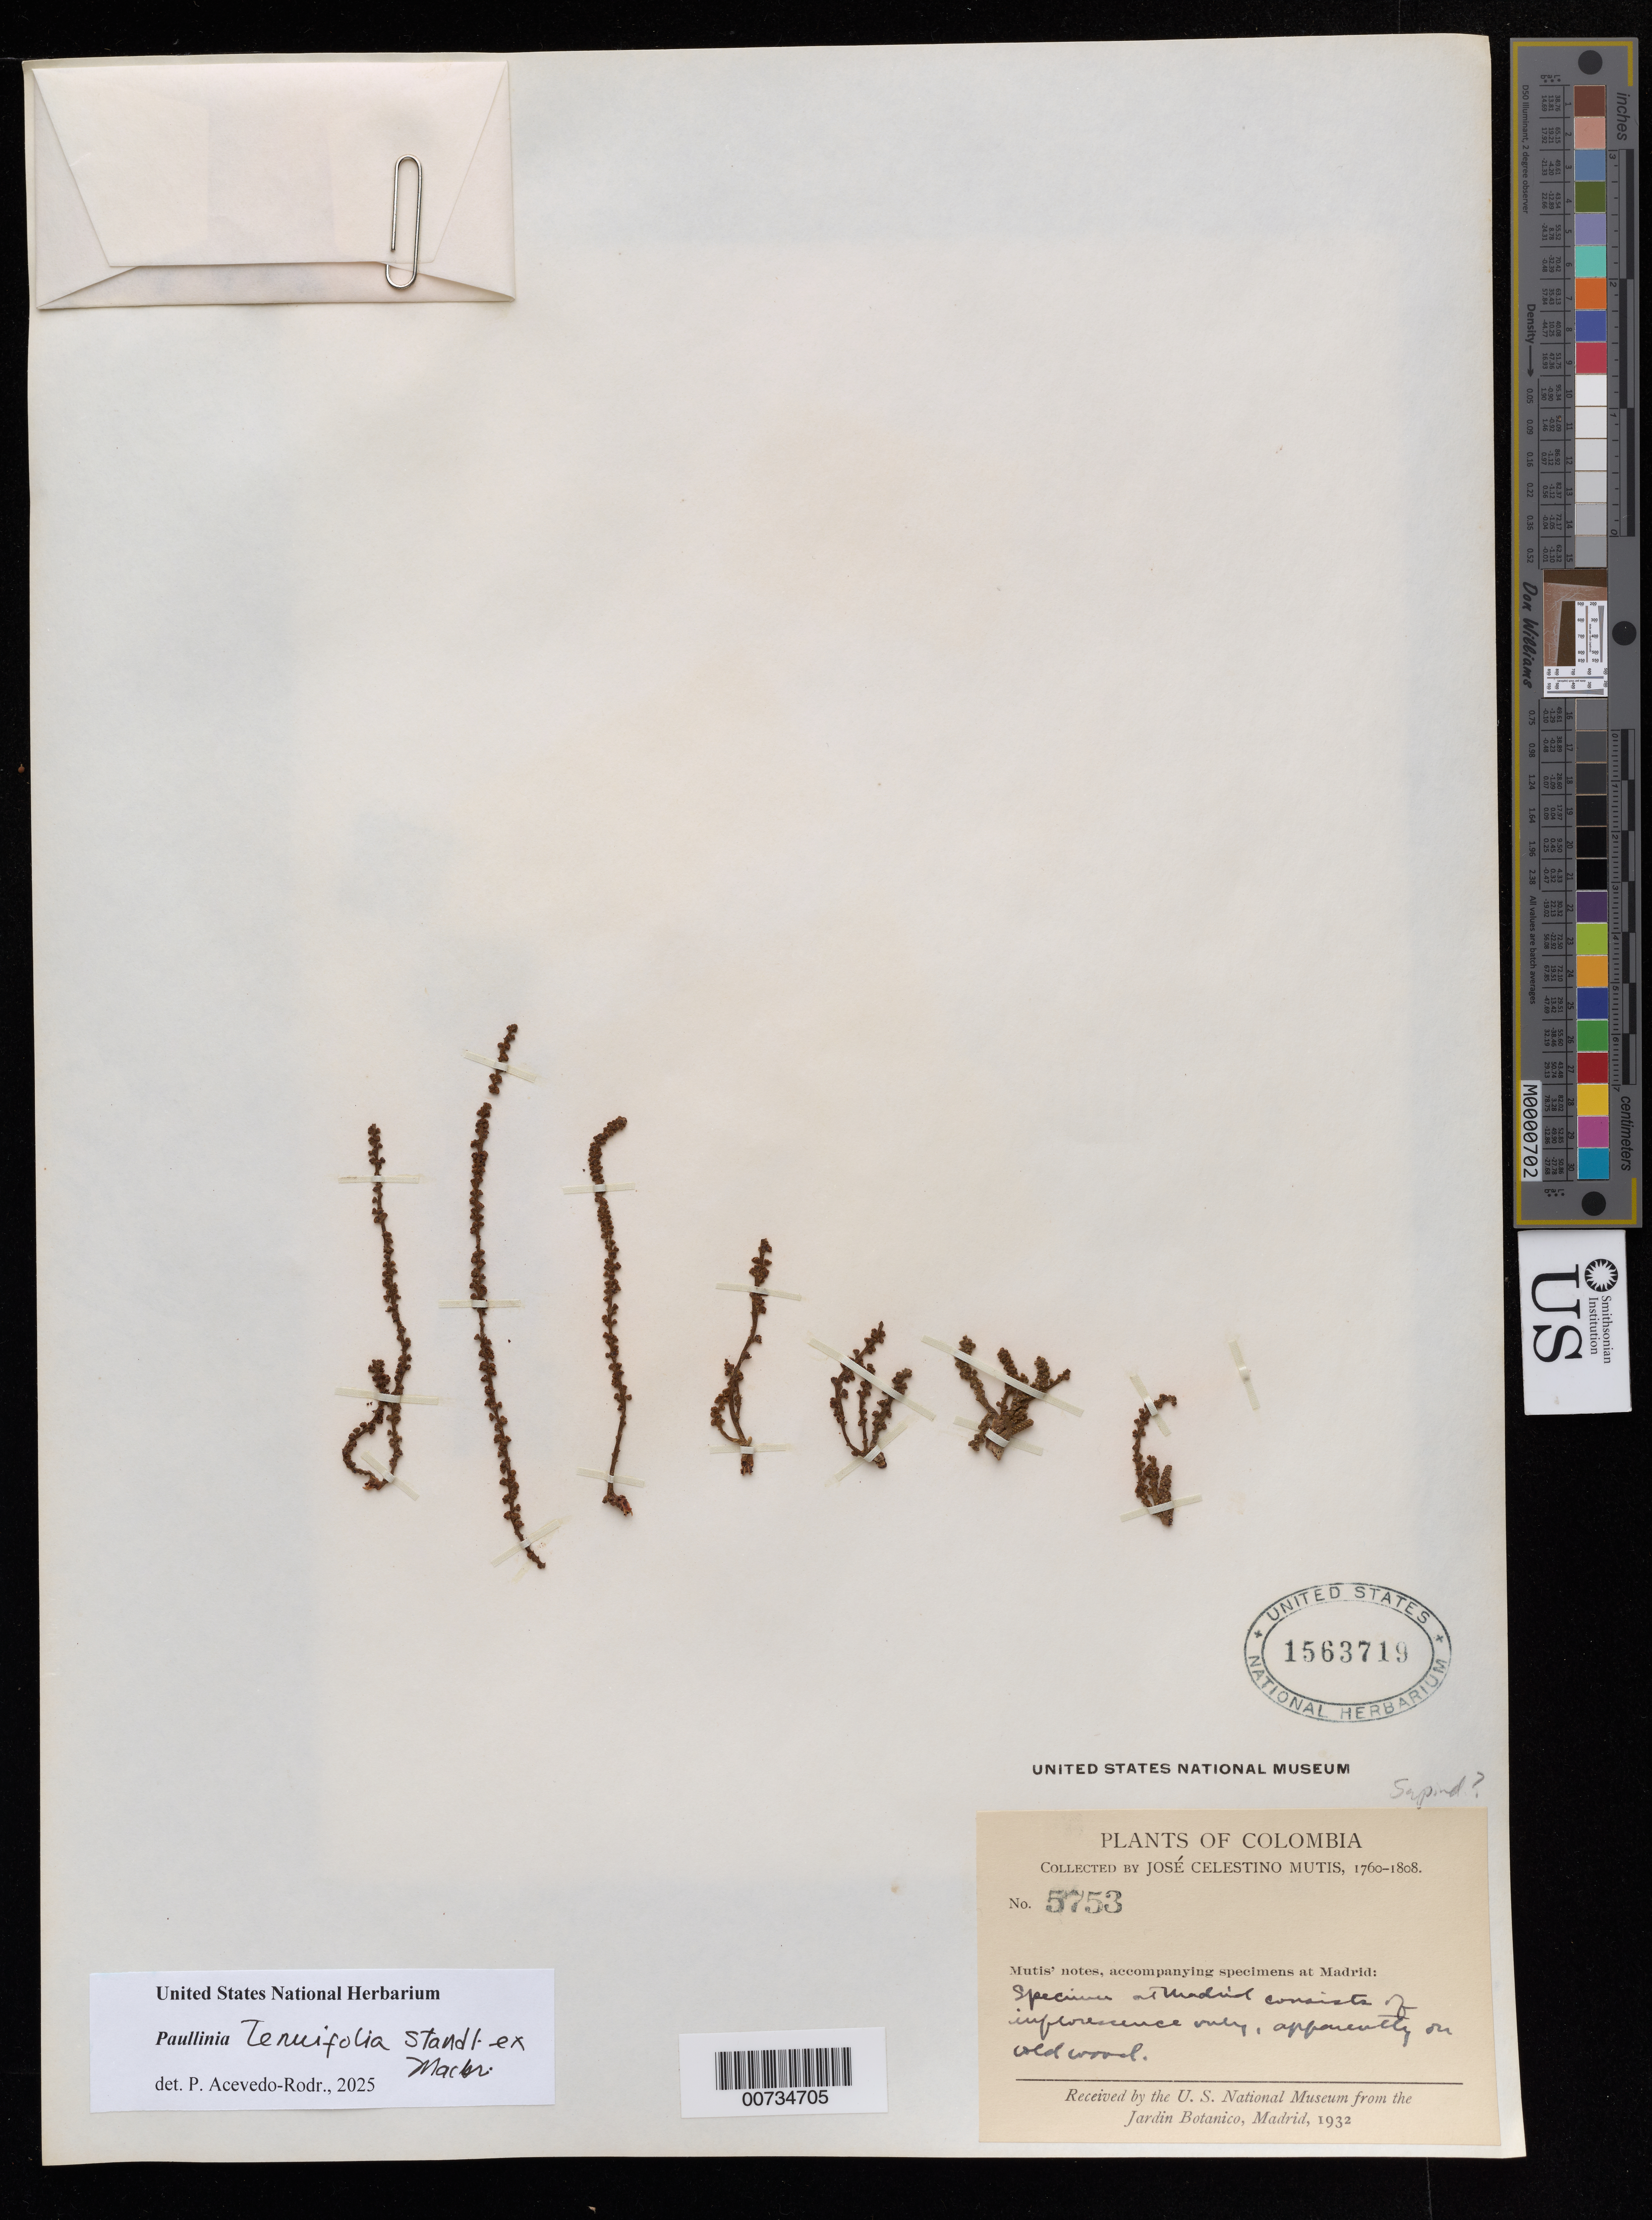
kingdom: Plantae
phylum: Tracheophyta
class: Magnoliopsida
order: Sapindales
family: Sapindaceae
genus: Paullinia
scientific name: Paullinia tenuifolia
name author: Standl. ex J.F. Macbr.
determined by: Acevedo-Rodriguez, P., (US), Smithsonian Institution - National Museum of Natural History (UNITED STATES)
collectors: J. C. B. Mutis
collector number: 5753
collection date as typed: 1760 to 1808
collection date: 1760/1808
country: Colombia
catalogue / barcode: US 1563719